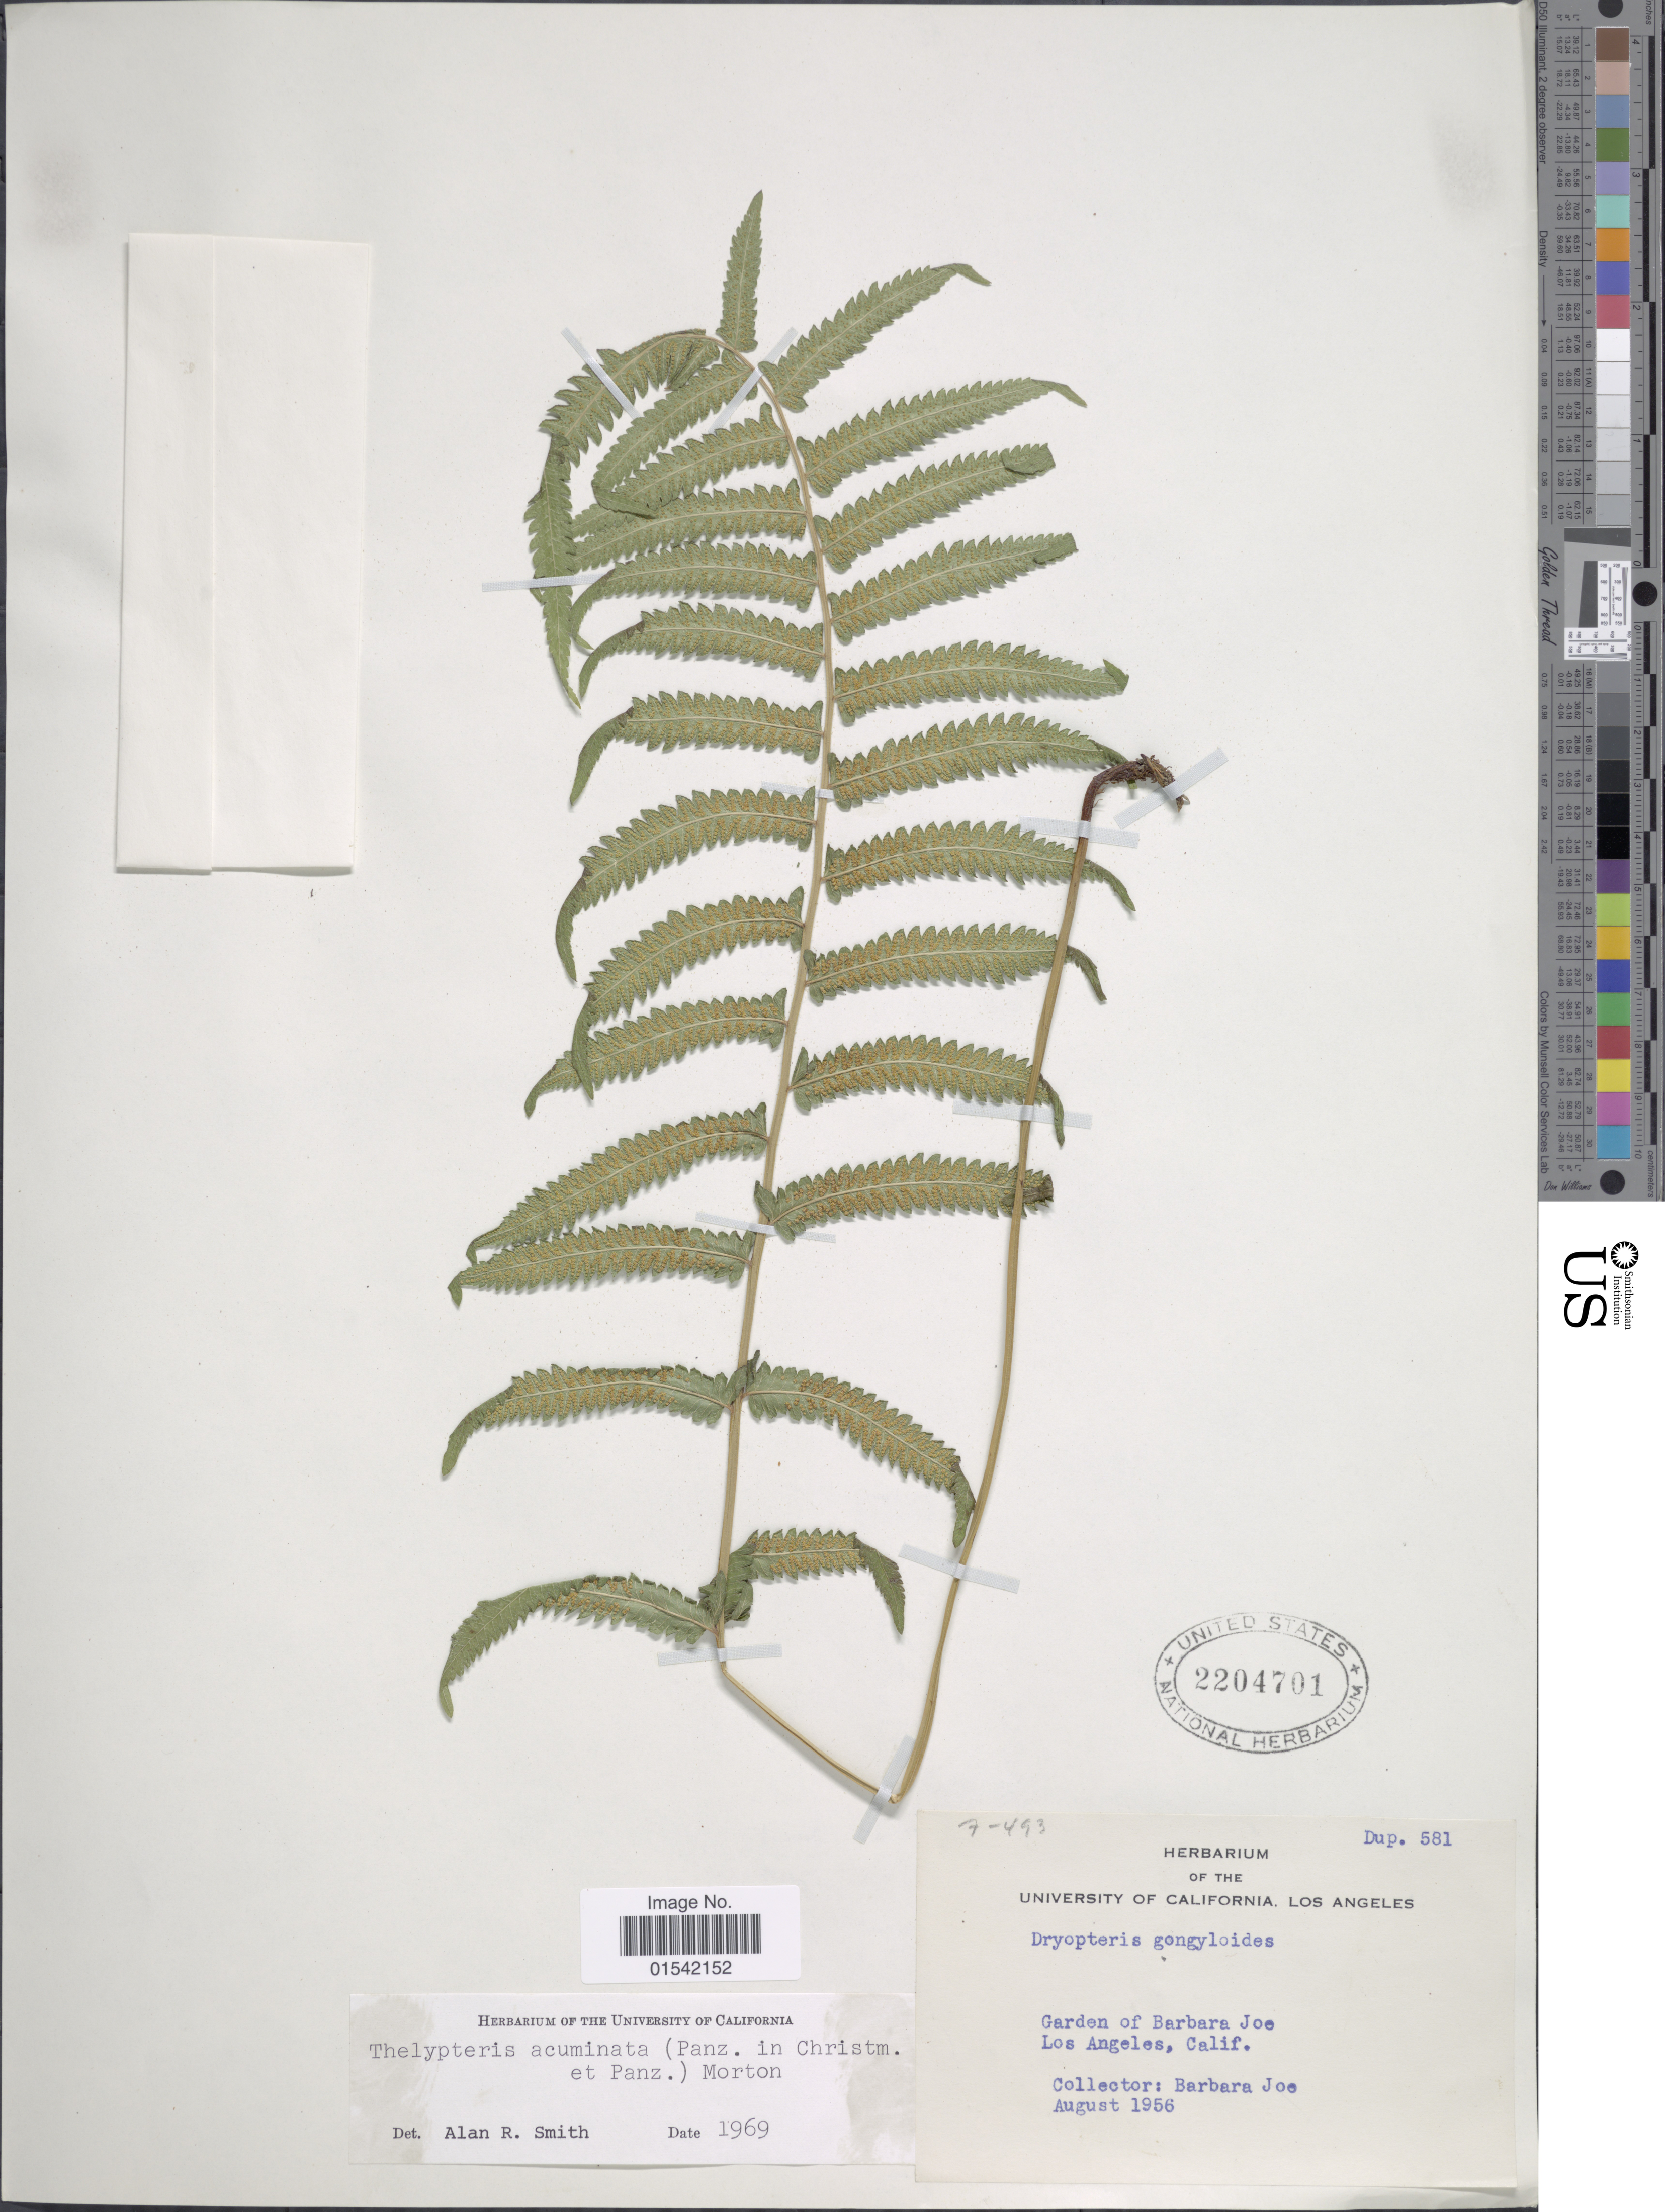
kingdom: Plantae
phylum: Tracheophyta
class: Polypodiopsida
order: Polypodiales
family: Thelypteridaceae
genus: Cyclosorus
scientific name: Cyclosorus acuminatus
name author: (Houtt.) Nakai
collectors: B. Joe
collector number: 581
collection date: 1956-08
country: United States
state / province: California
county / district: Los Angeles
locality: Garden of Barbara Joe, Los Angeles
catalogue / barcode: US 2204701